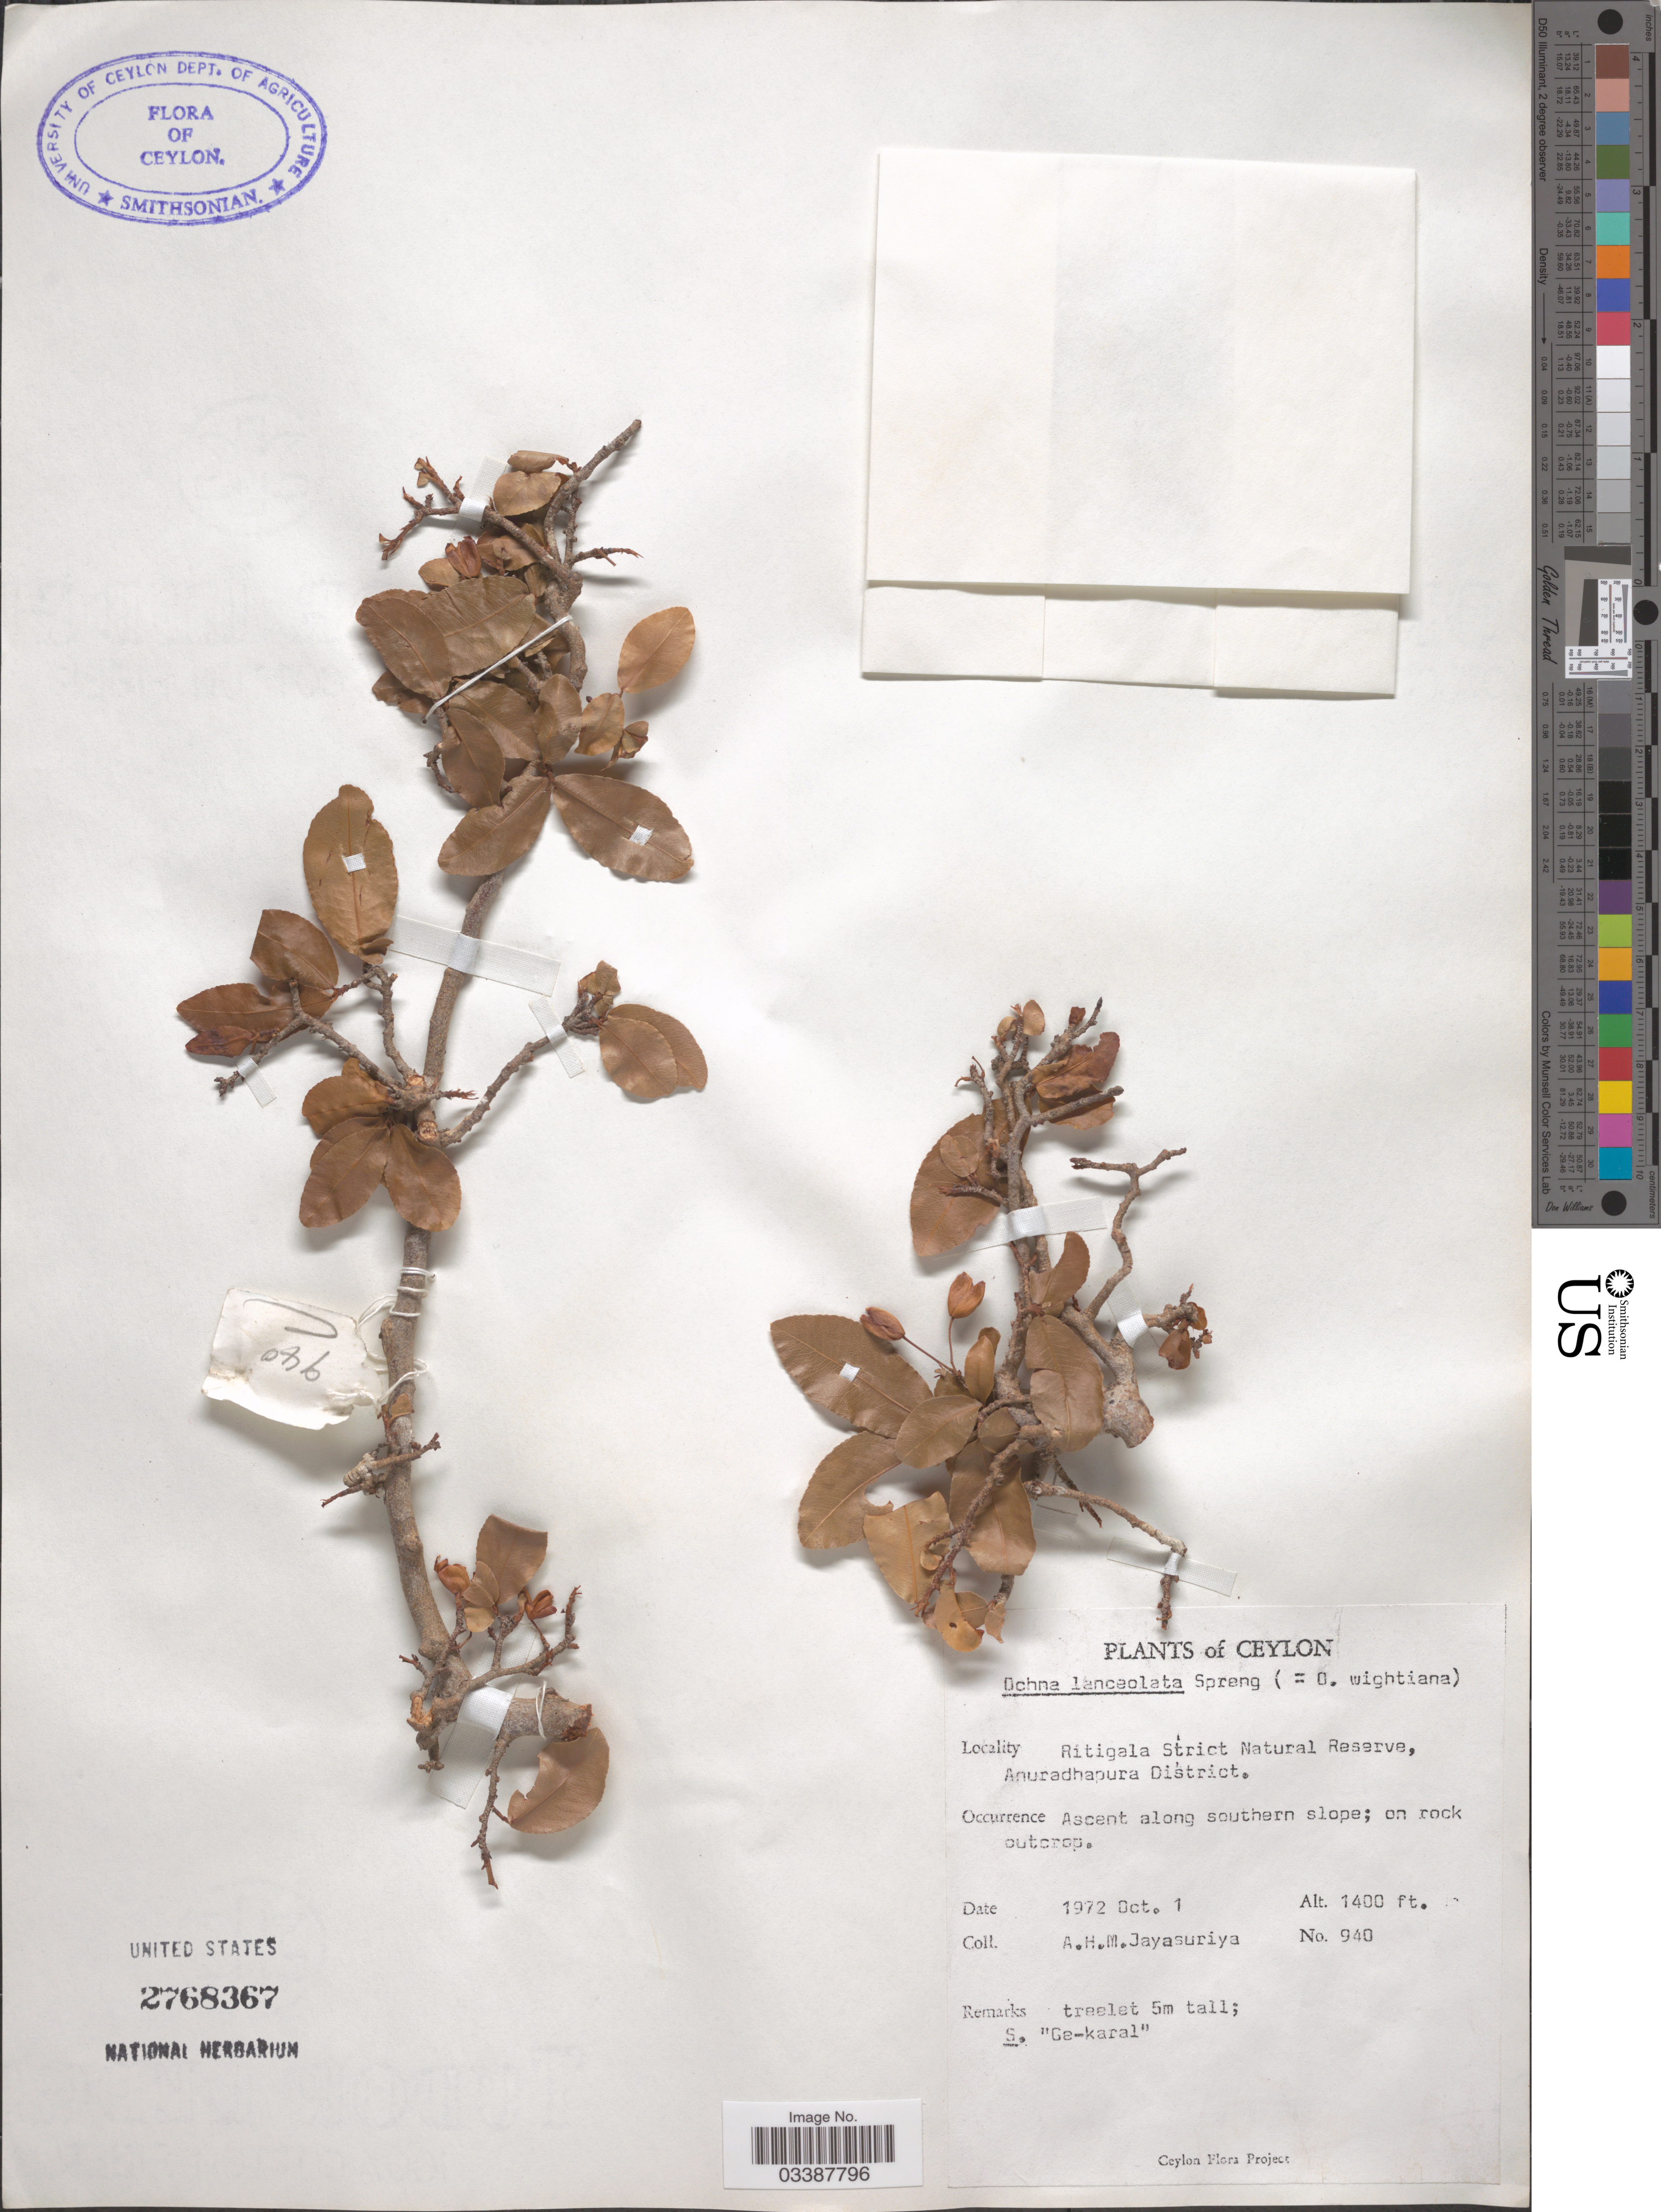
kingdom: Plantae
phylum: Tracheophyta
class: Magnoliopsida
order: Malpighiales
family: Ochnaceae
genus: Ochna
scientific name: Ochna lanceolata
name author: Spreng.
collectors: A. H. Jayasuriya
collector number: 940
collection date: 1972-10-01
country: Sri Lanka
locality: Ceylon. Ritigala Strict Natural Reserve, Anuradhapura District. Ascent along southern slope.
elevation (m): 427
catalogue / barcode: US 2768367